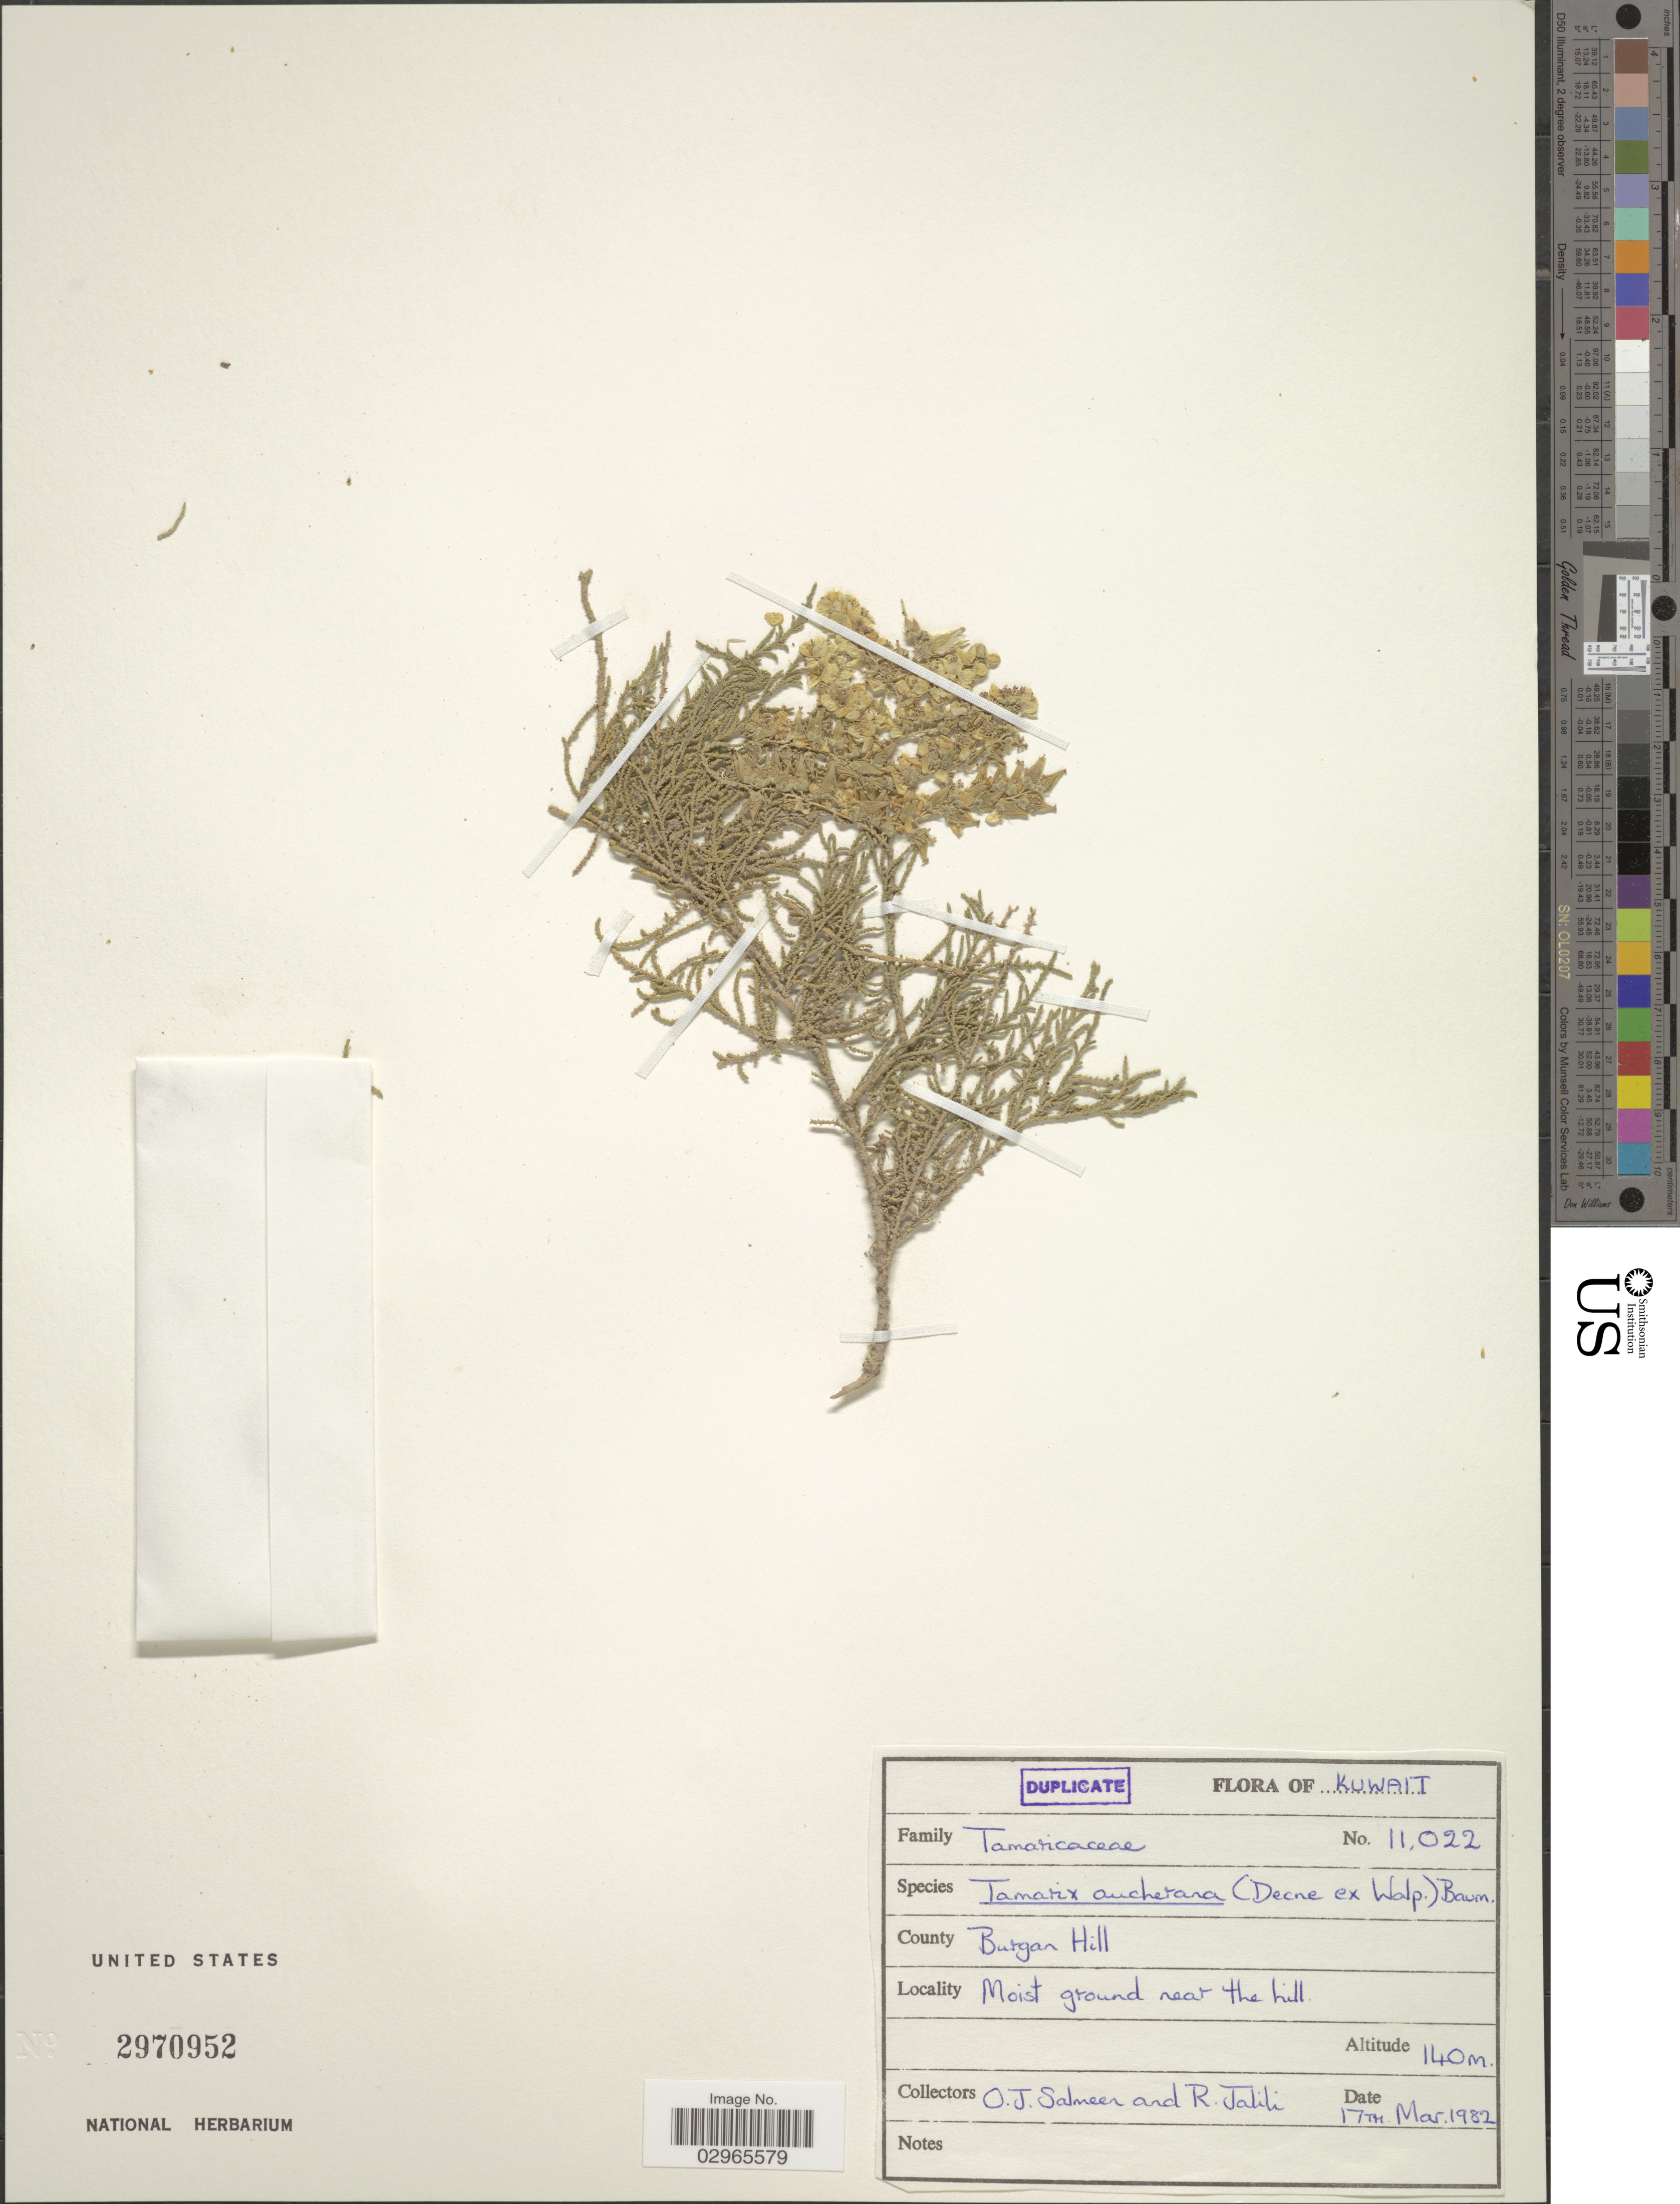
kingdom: Plantae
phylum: Tracheophyta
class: Magnoliopsida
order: Caryophyllales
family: Tamaricaceae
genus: Tamarix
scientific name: Tamarix aucheriana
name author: (Decne. ex Walp.) B.R. Baum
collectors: O. Salmeen & R. Jalili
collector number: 11022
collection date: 1982-03-17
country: Kuwait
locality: County Burgan Hill.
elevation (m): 140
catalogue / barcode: US 2970952